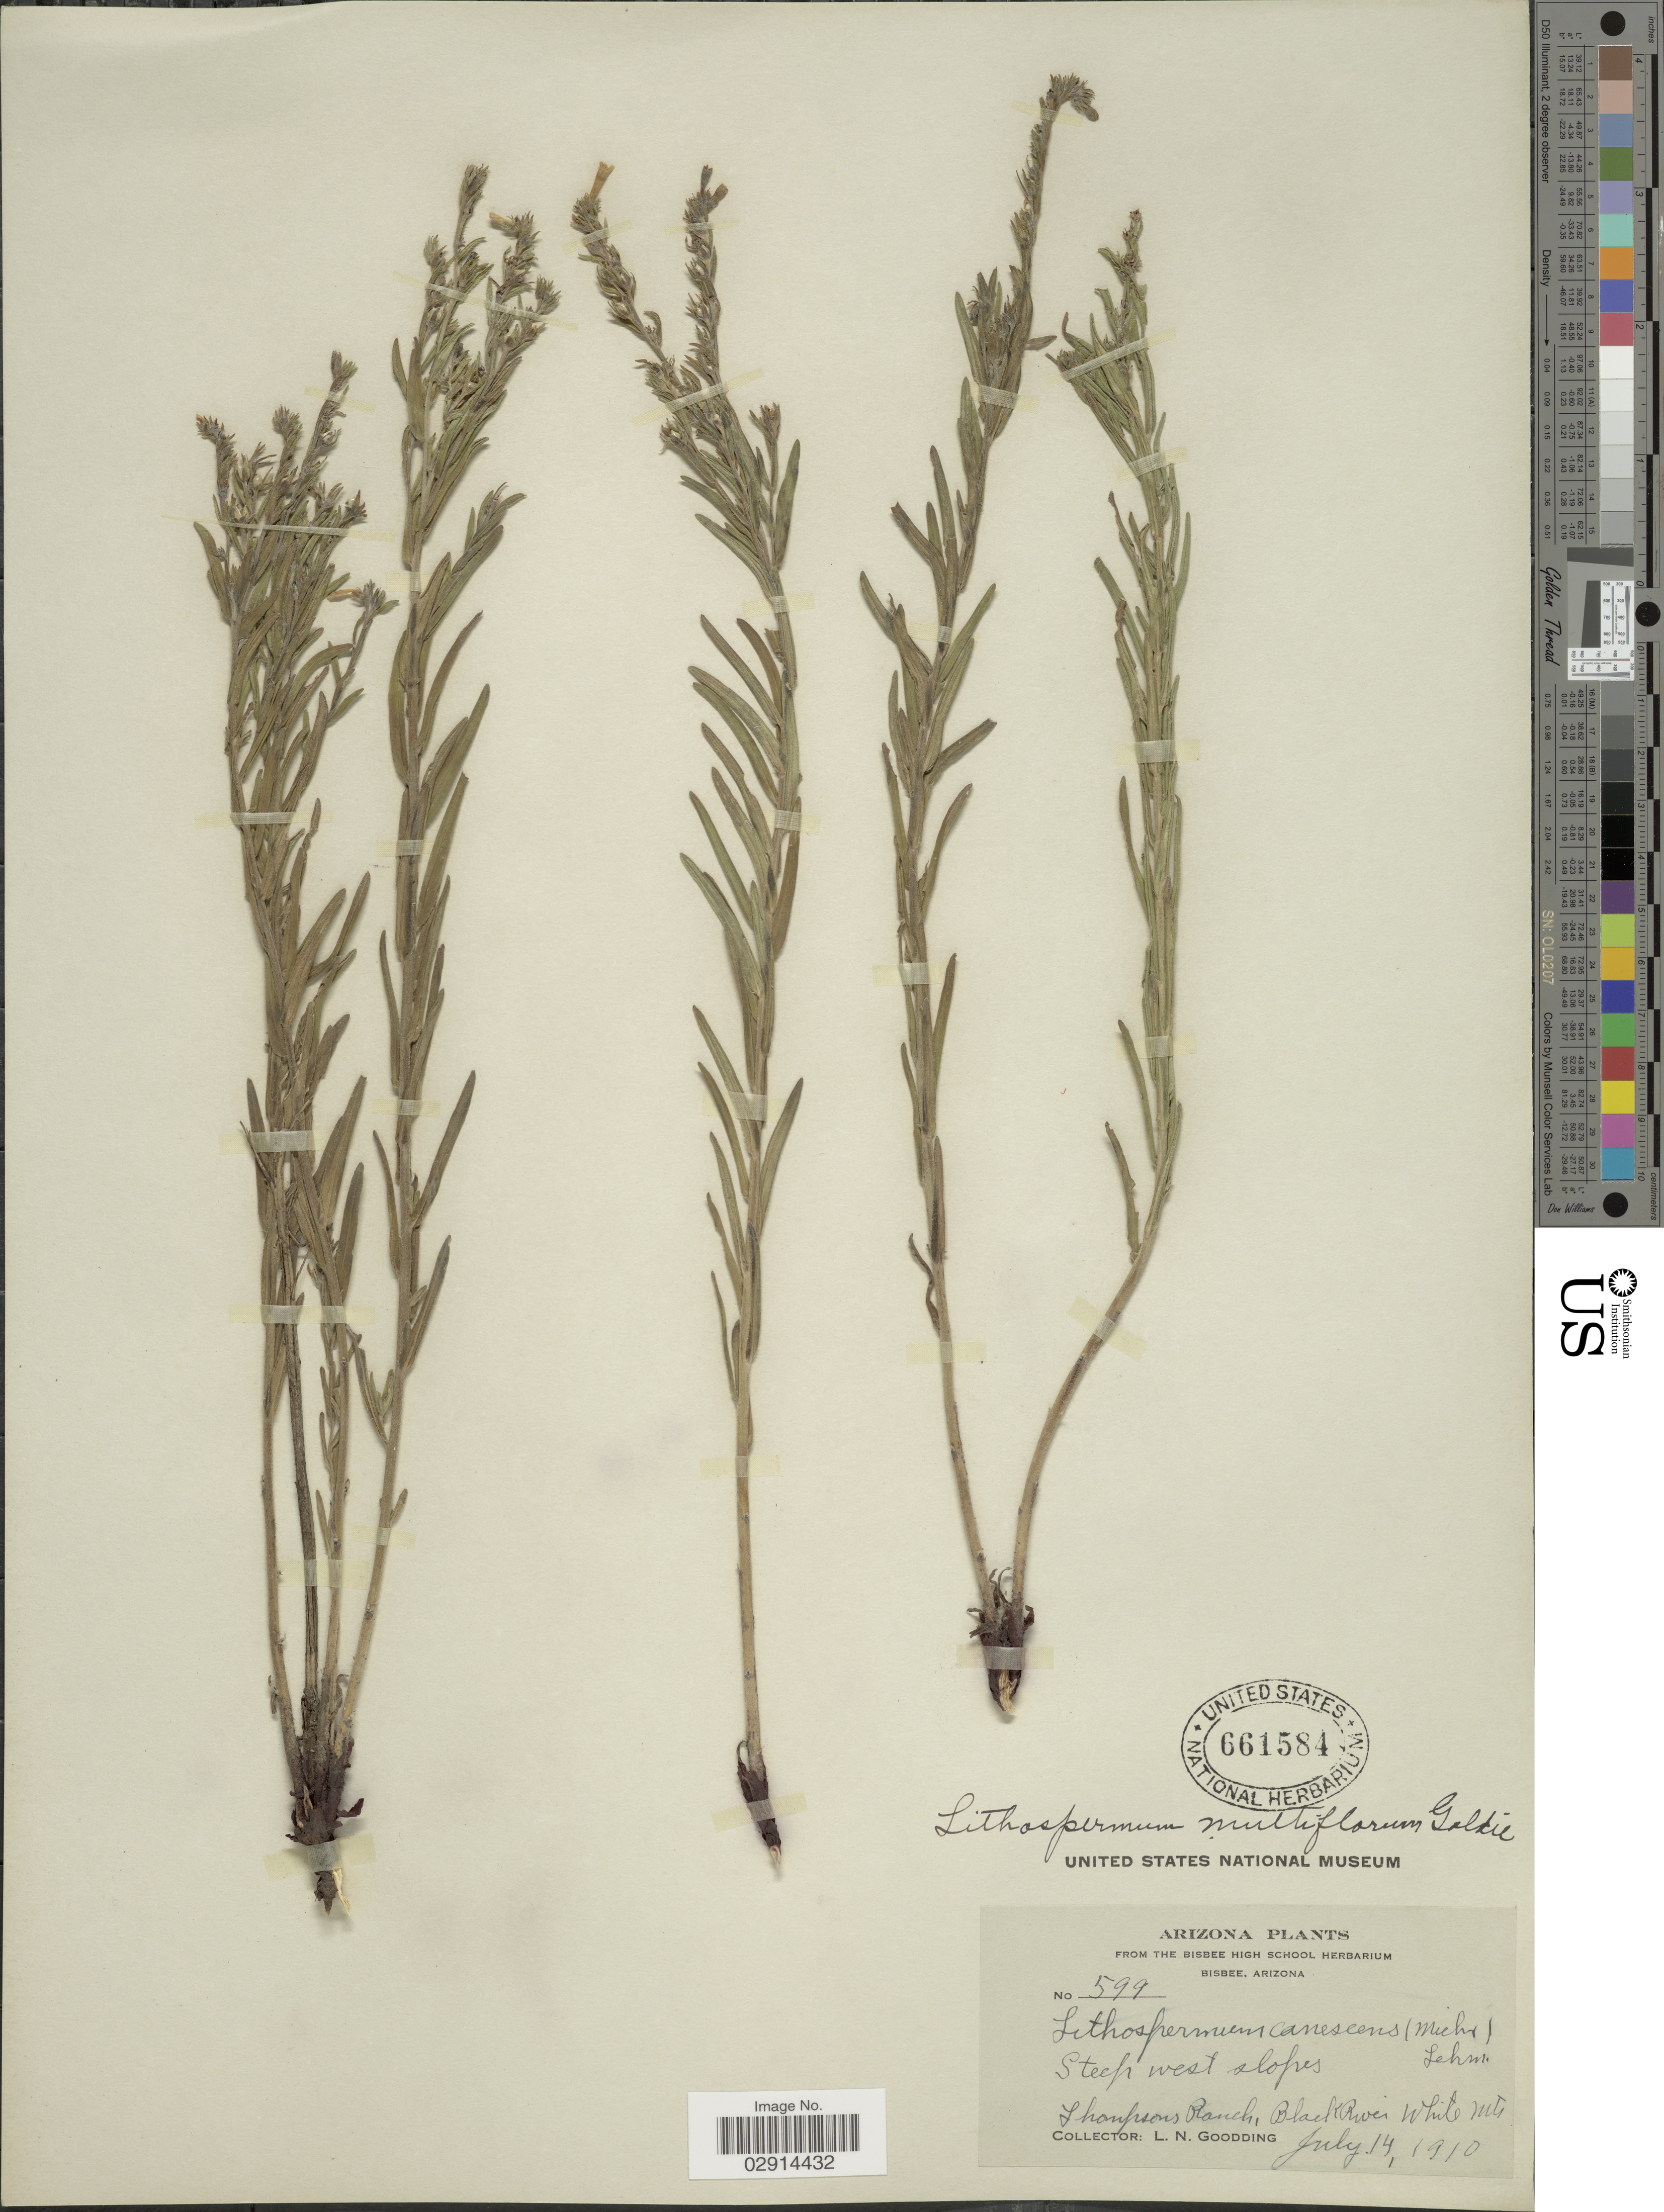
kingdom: Plantae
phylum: Tracheophyta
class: Magnoliopsida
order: Boraginales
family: Boraginaceae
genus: Lithospermum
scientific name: Lithospermum multiflorum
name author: Torr. ex A. Gray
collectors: L. N. Goodding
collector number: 599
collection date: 1910-07-14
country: United States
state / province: Arizona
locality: Thompsons Ranch, Black River, White Mts.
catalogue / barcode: US 661584